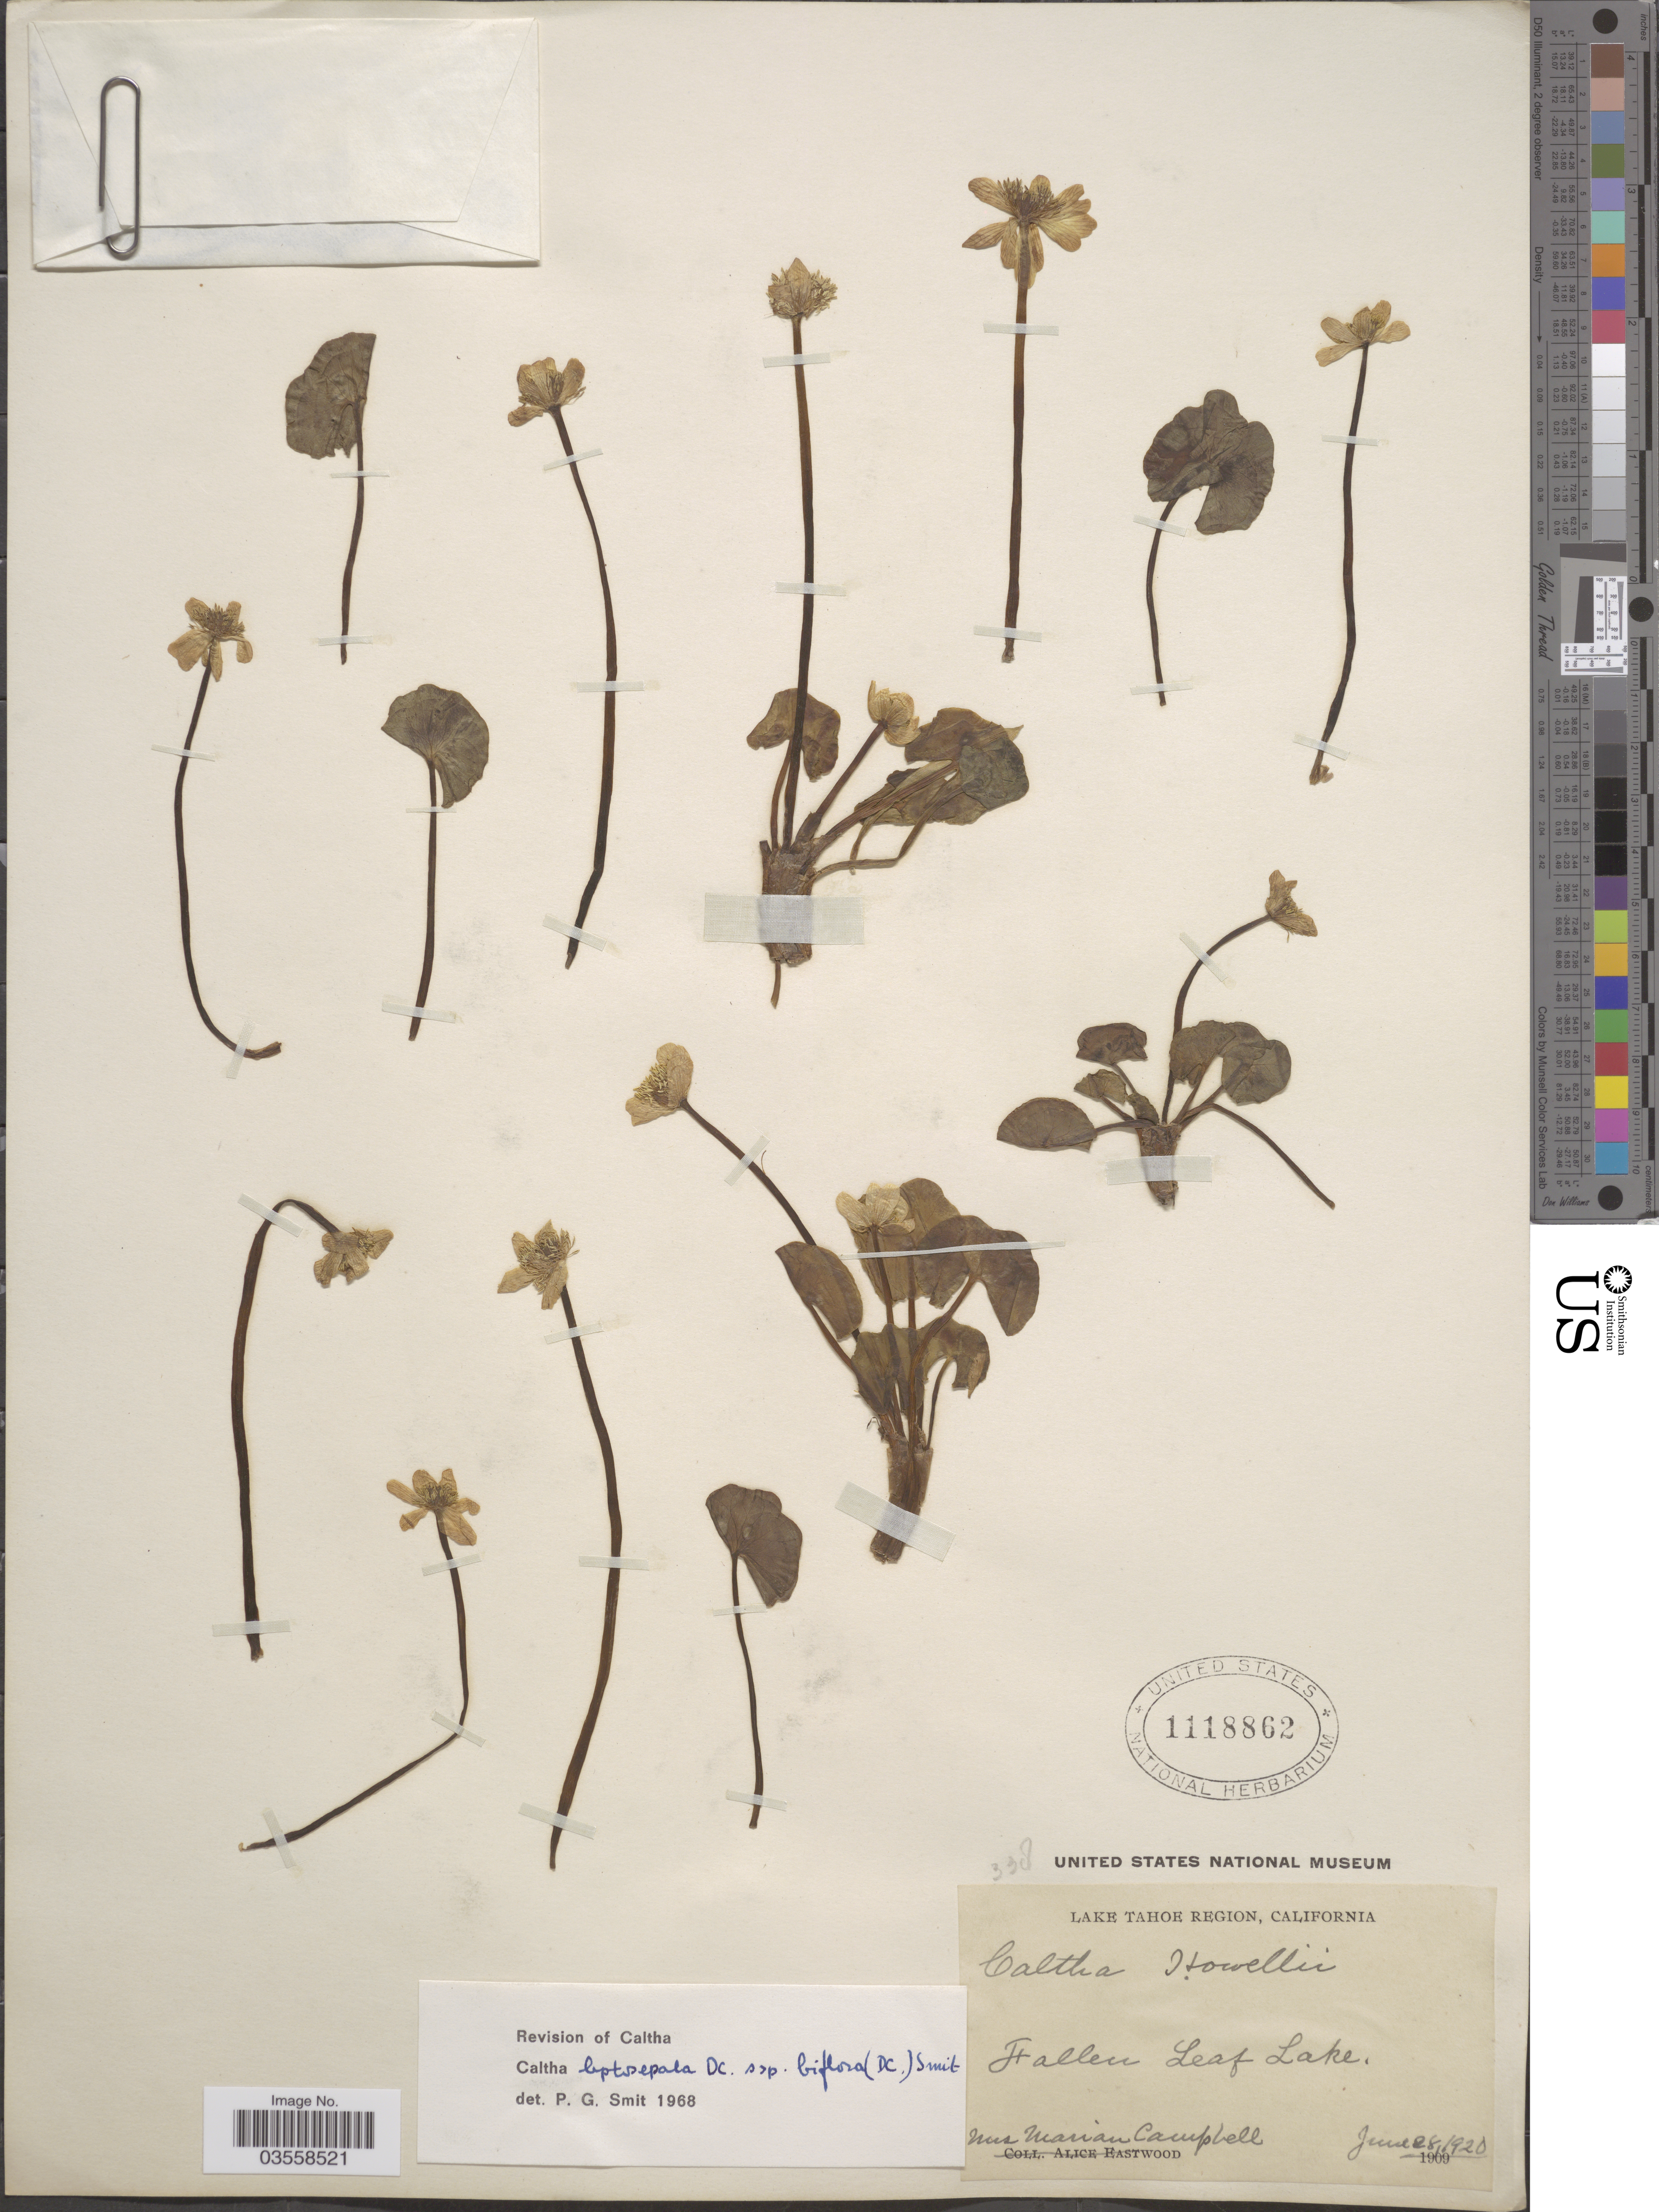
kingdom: Plantae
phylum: Tracheophyta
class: Magnoliopsida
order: Ranunculales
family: Ranunculaceae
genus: Caltha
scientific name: Caltha leptosepala subsp. biflora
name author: DC.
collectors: M. L. Campbell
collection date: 1920-06-28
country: United States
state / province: California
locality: Lake Tahoe Region. Fallen Leaf Lake.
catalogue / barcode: US 1118862